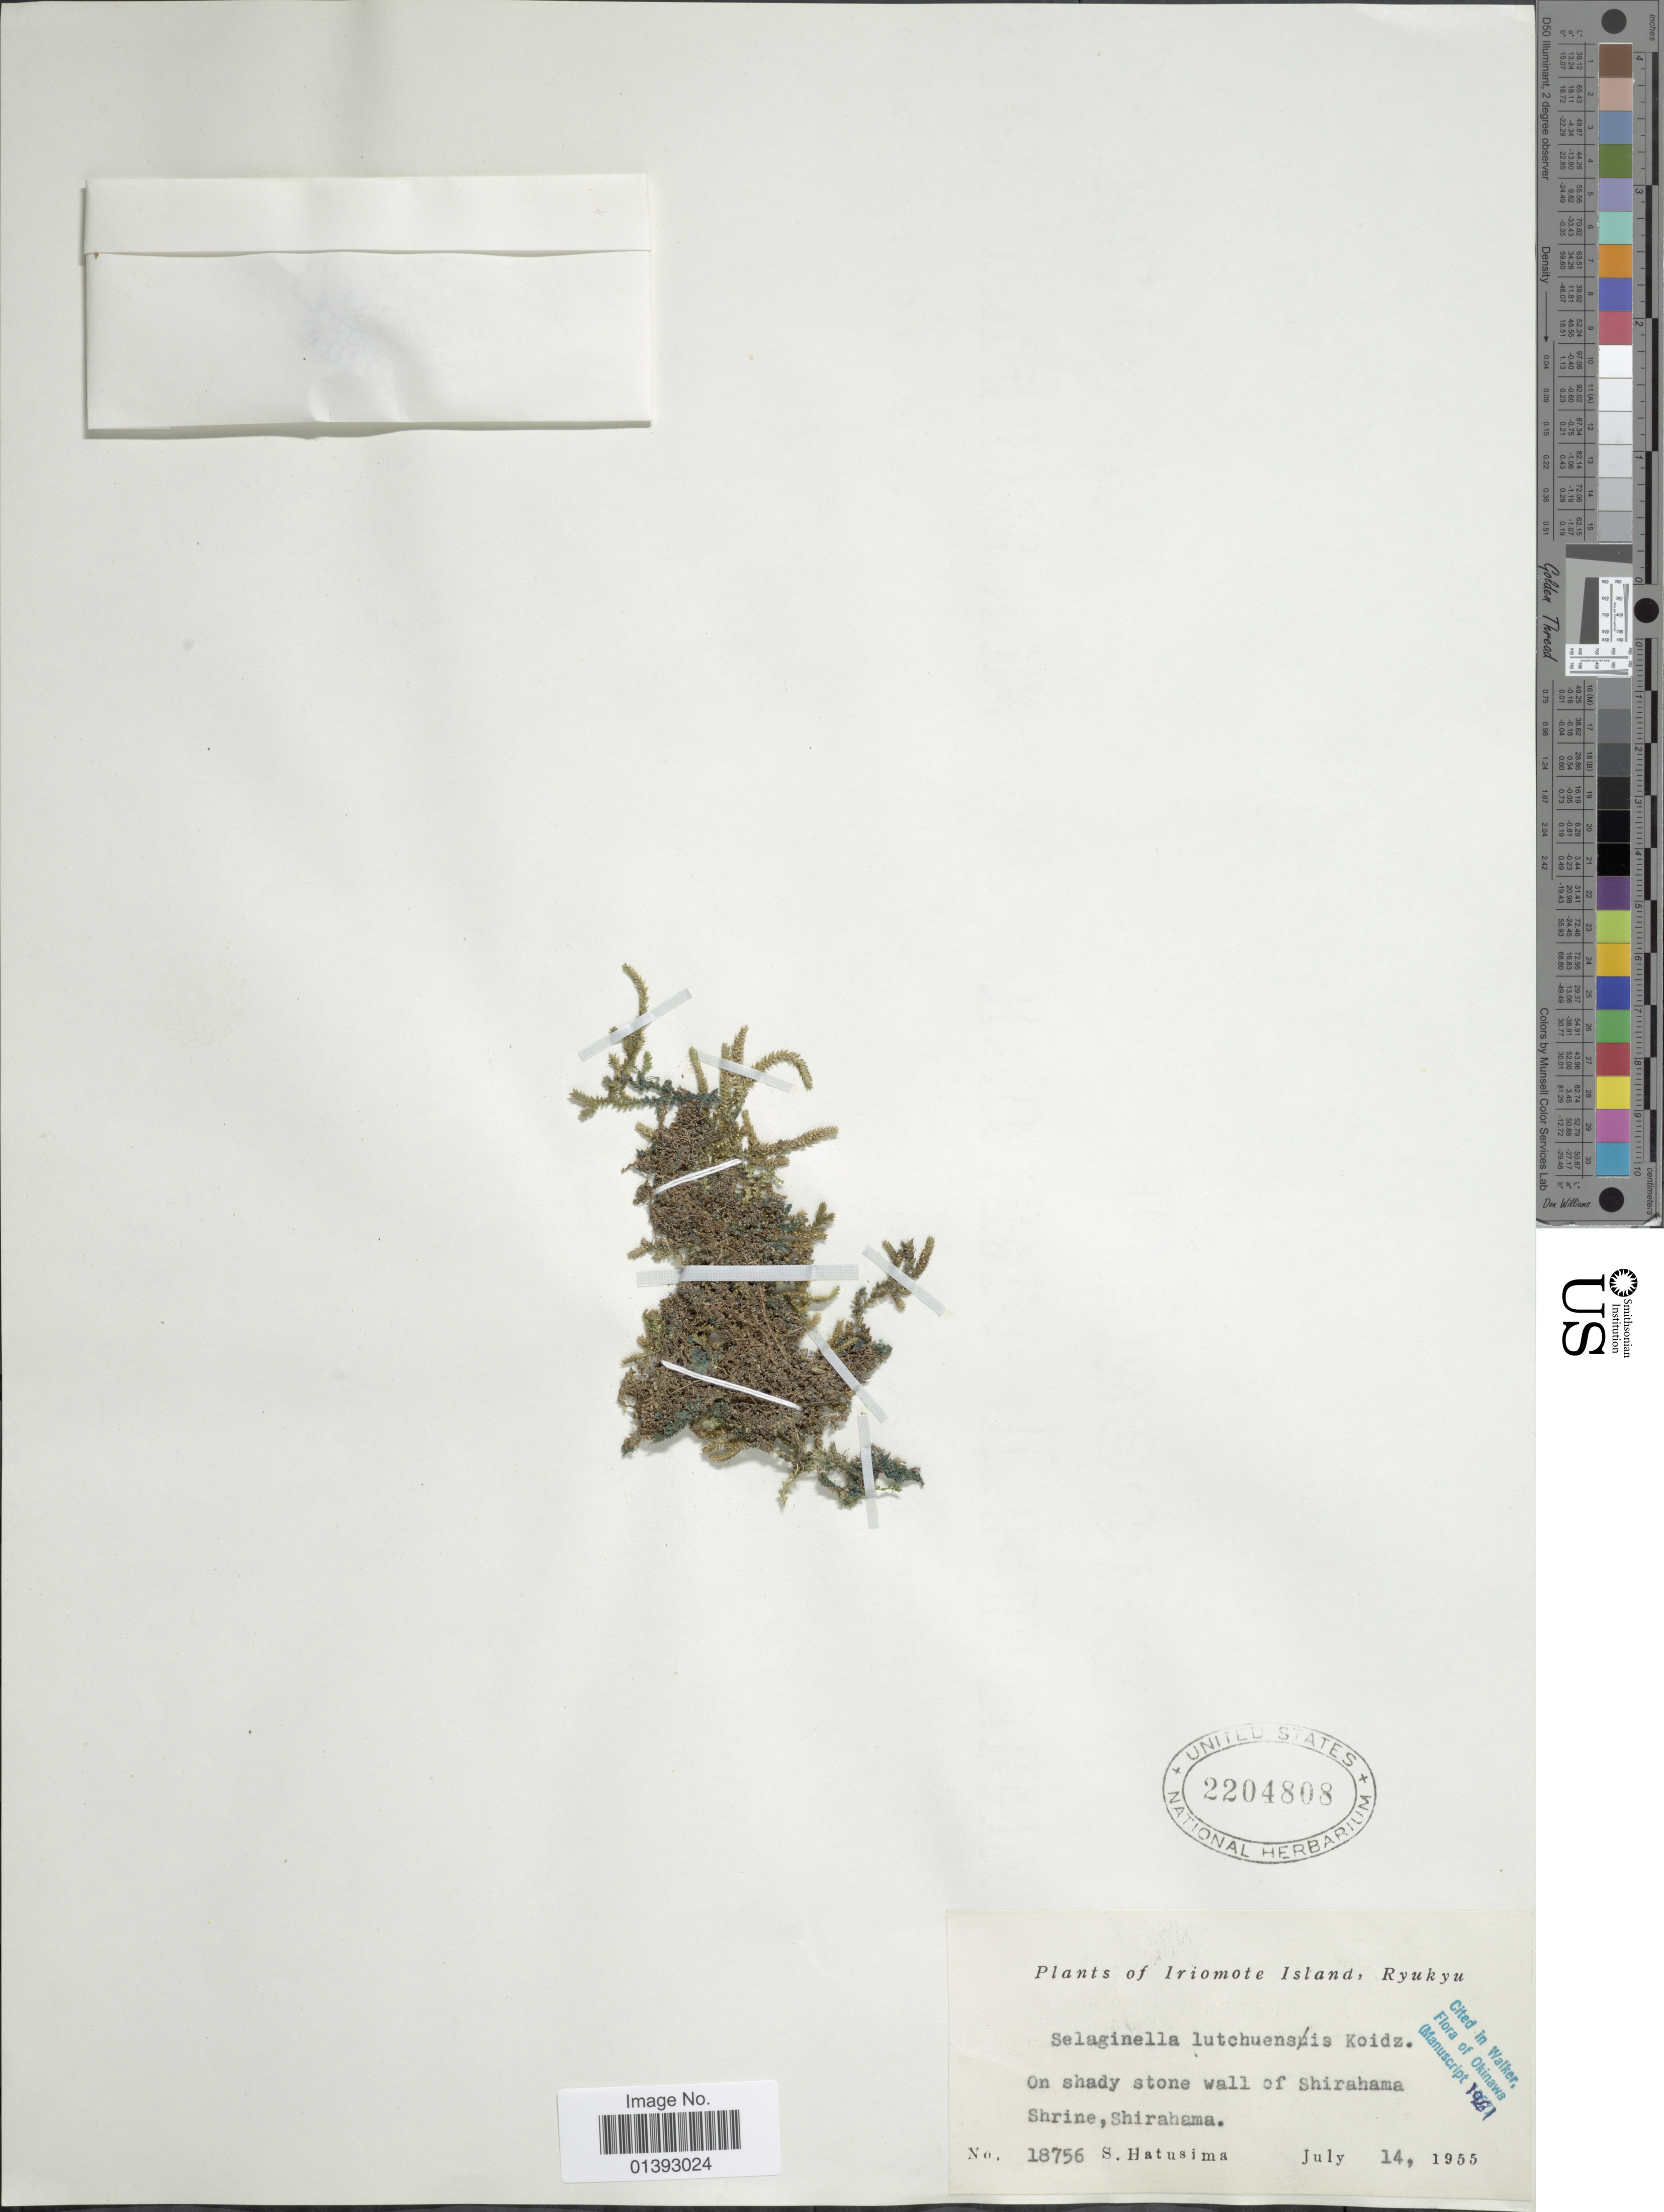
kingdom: Plantae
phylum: Tracheophyta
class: Lycopodiopsida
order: Selaginellales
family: Selaginellaceae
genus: Selaginella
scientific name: Selaginella lutchuensis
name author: Koidz.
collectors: S. Hatusima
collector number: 18756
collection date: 1955-07-14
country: Japan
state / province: Okinawa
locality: Iriomote Island, Ryukyu, on shady stone wall of Shirahama Shrine, Shirahema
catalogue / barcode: US 2204808